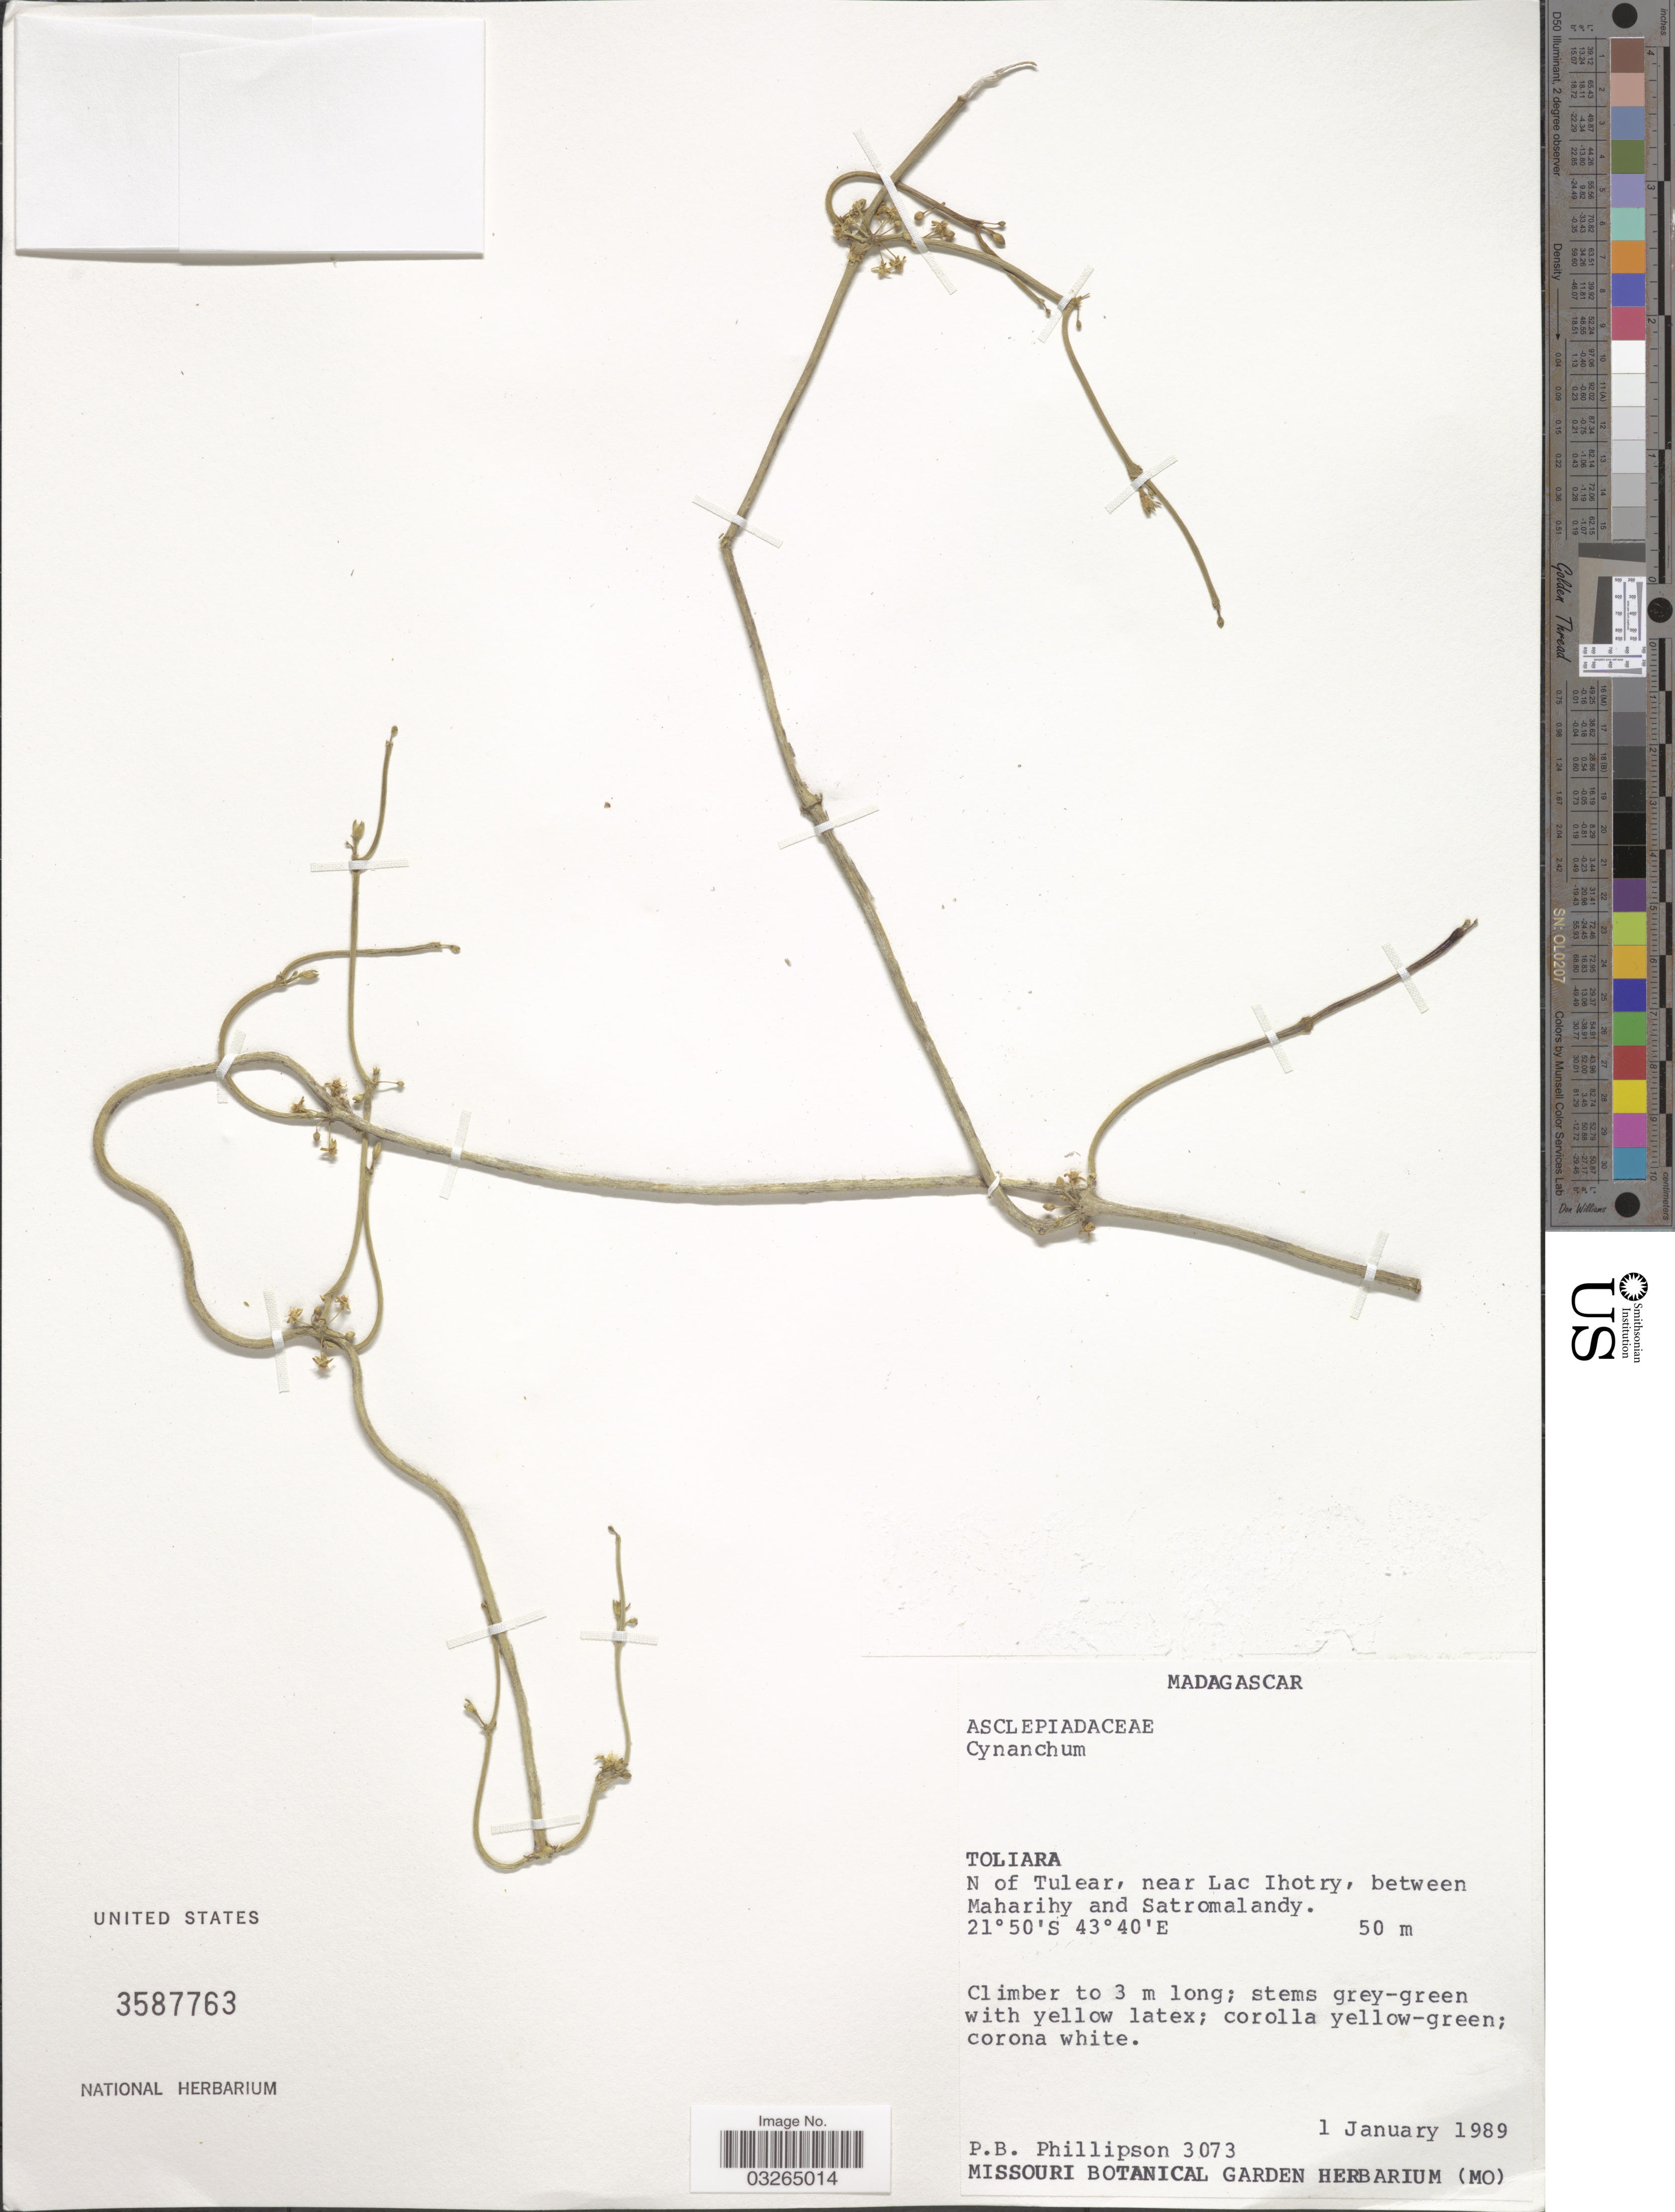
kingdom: Plantae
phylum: Tracheophyta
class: Magnoliopsida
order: Gentianales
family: Apocynaceae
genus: Cynanchum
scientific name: Cynanchum sp.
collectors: P. B. Phillipson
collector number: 3073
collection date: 1989-01-01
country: Madagascar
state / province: Atsimo-Andrefana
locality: N of Tulear, near Lac Ihotry, between Maharihy and Satromalandy.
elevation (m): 50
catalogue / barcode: US 3587763